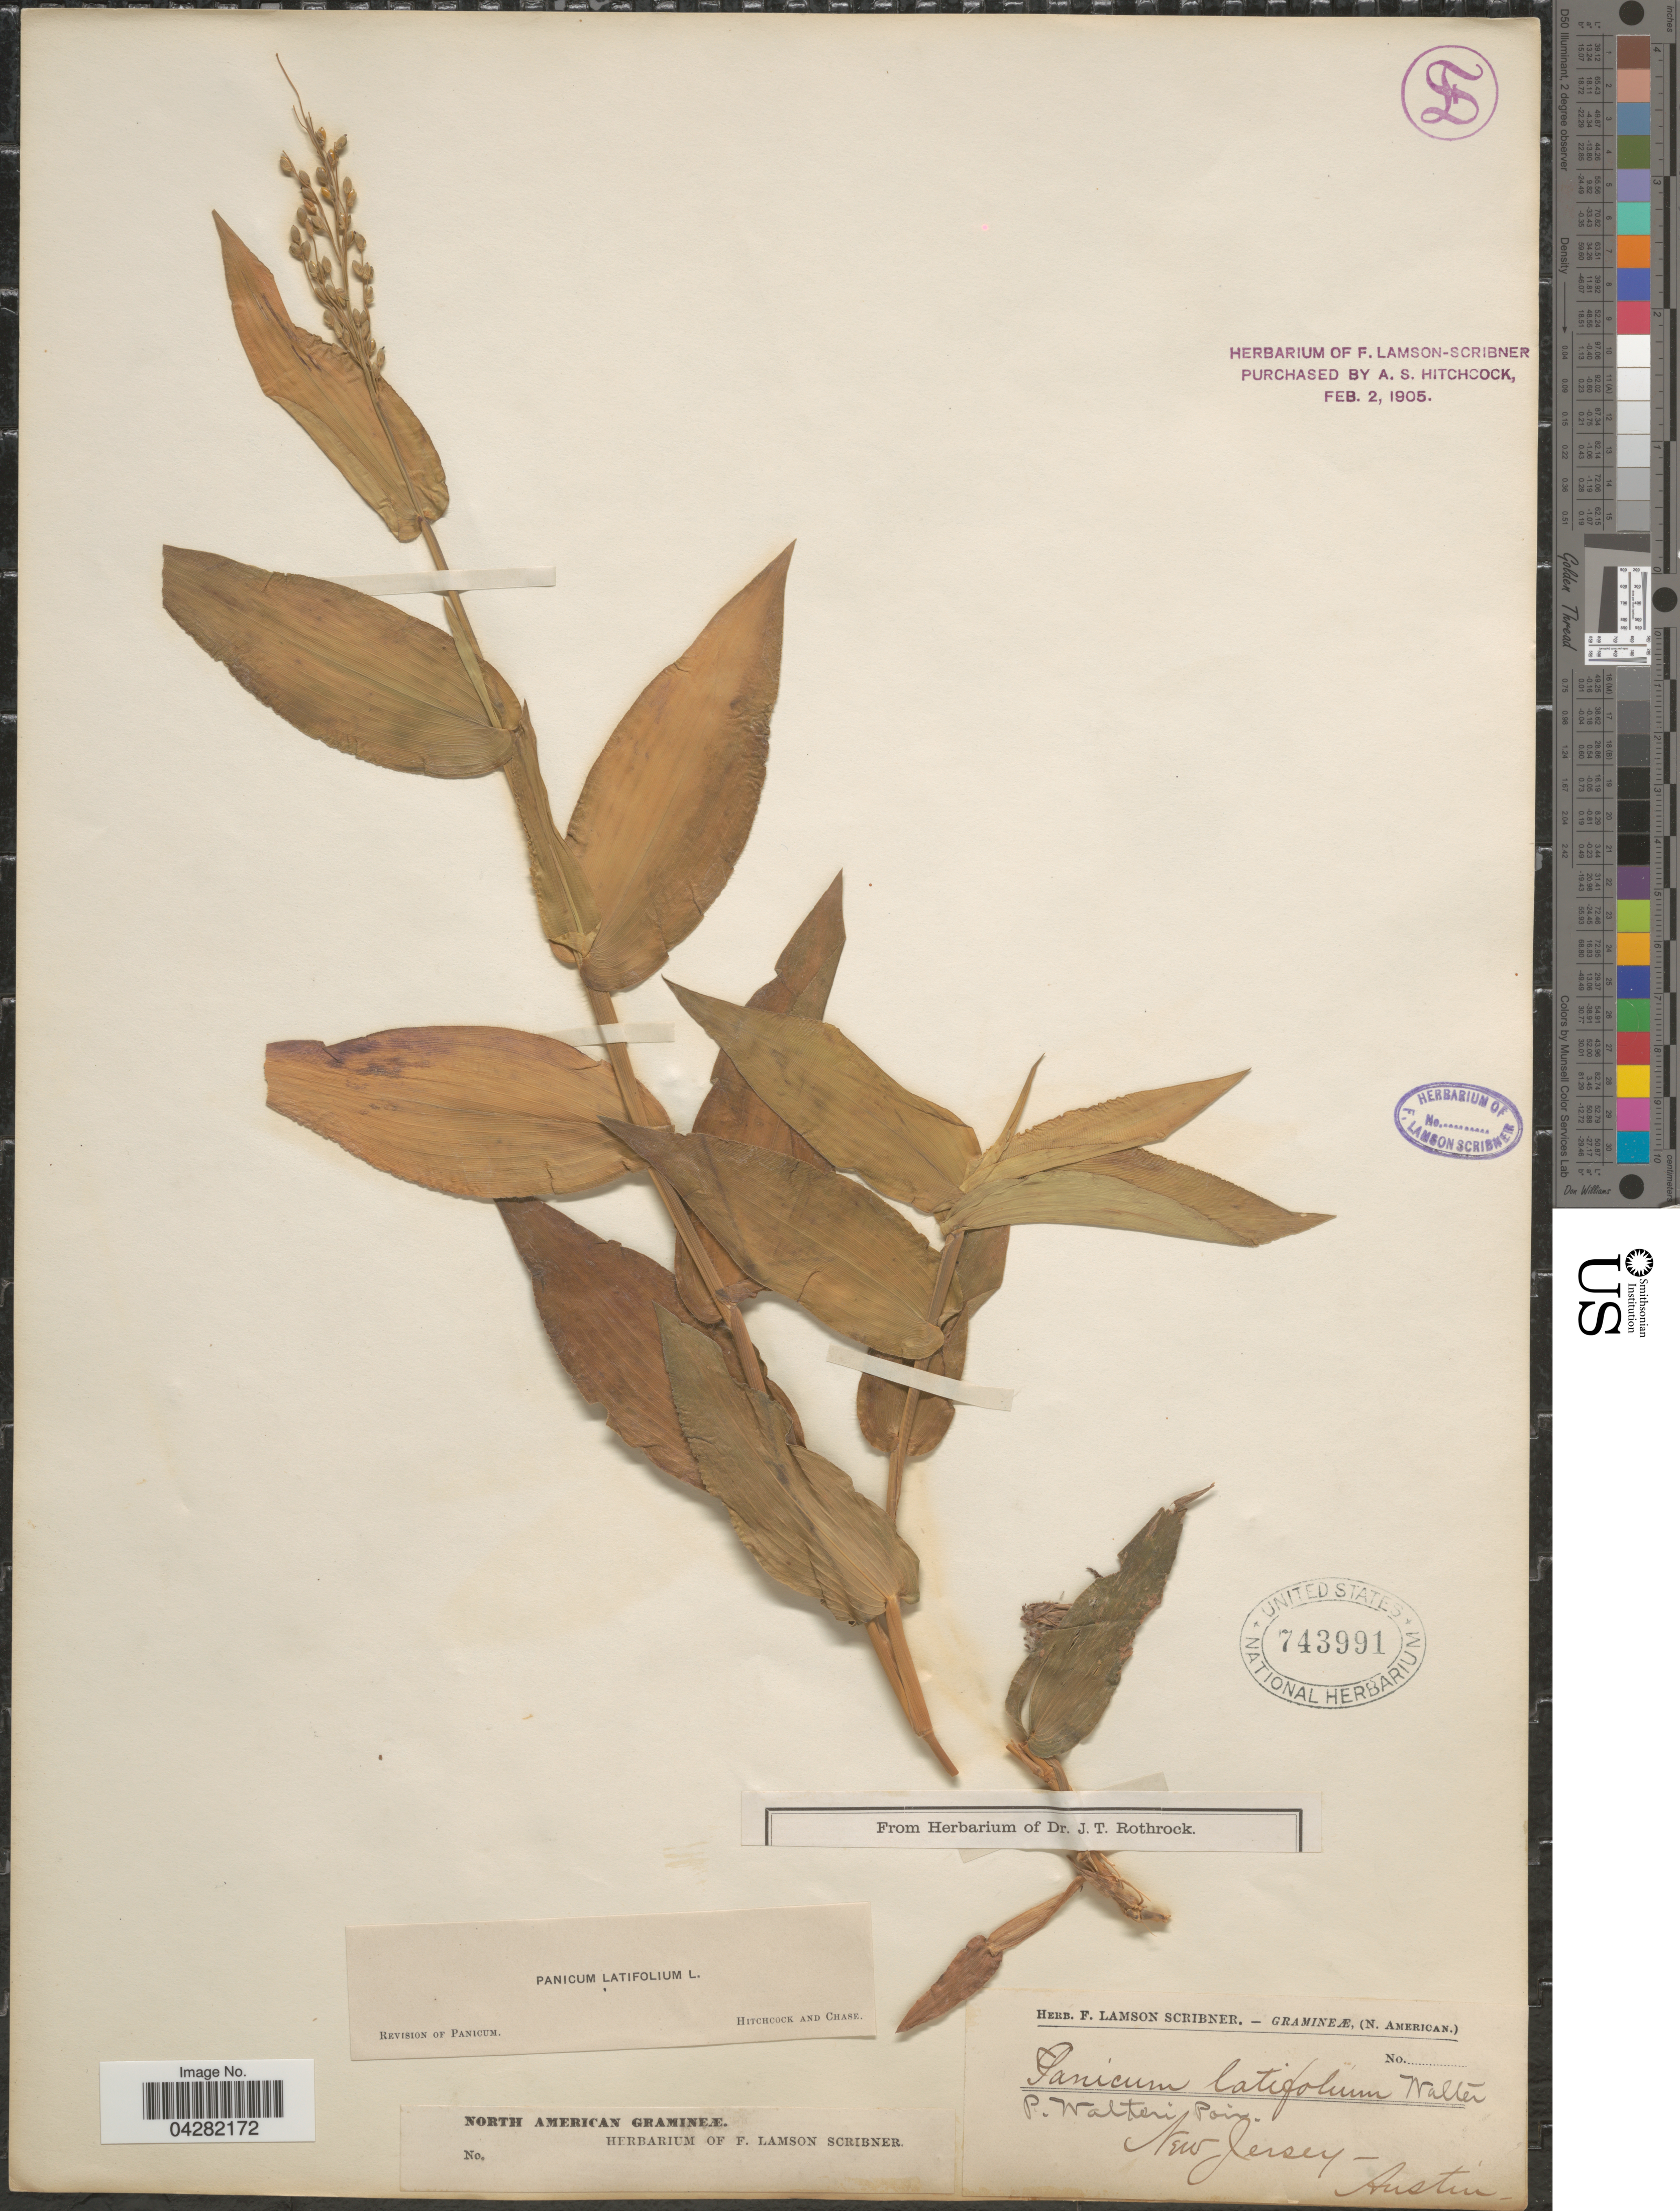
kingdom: Plantae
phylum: Tracheophyta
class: Liliopsida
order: Poales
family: Poaceae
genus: Dichanthelium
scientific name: Dichanthelium latifolium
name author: (L.) Harvill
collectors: ex herb. F. Lamson Scribner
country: United States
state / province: New Jersey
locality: Austin.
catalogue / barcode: US 743991